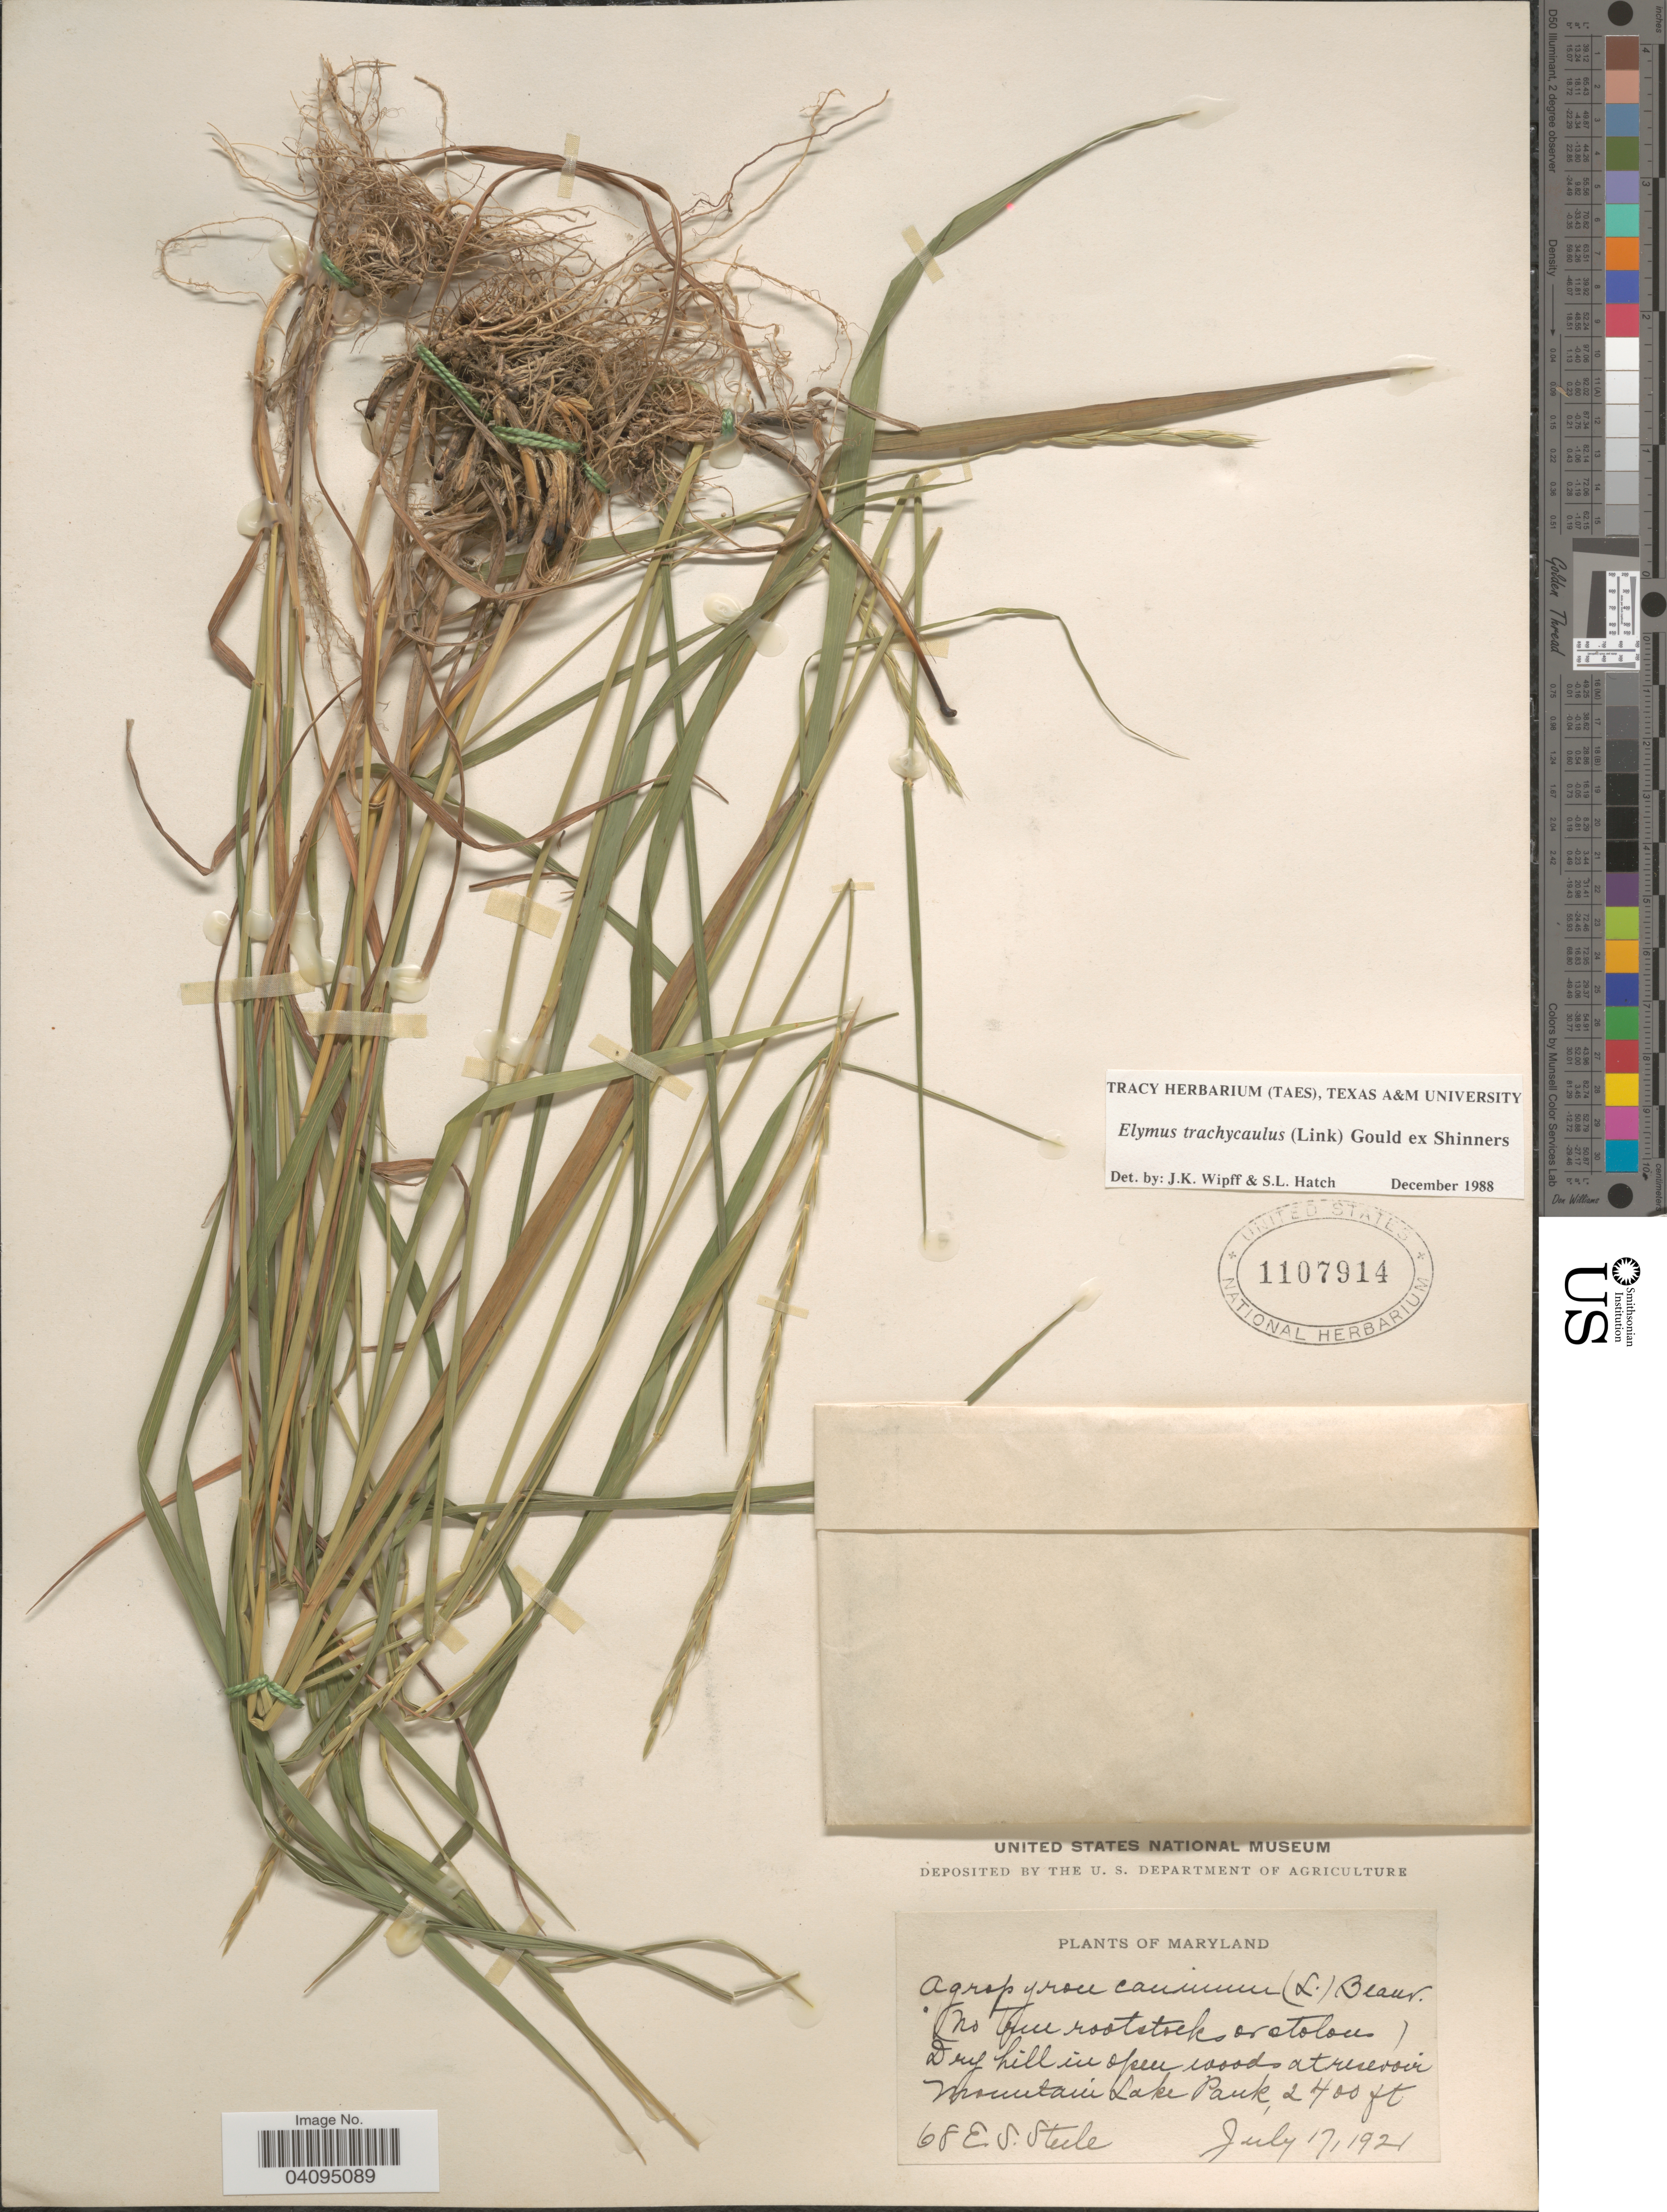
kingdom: Plantae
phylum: Tracheophyta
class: Liliopsida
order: Poales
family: Poaceae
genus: Elymus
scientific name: Elymus trachycaulus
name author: (Link) Gould ex Shinners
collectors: E. Steele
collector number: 68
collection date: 1921-07-17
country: United States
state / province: Maryland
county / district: Garrett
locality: Mountain Lake Park.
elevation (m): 732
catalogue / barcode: US 1107914